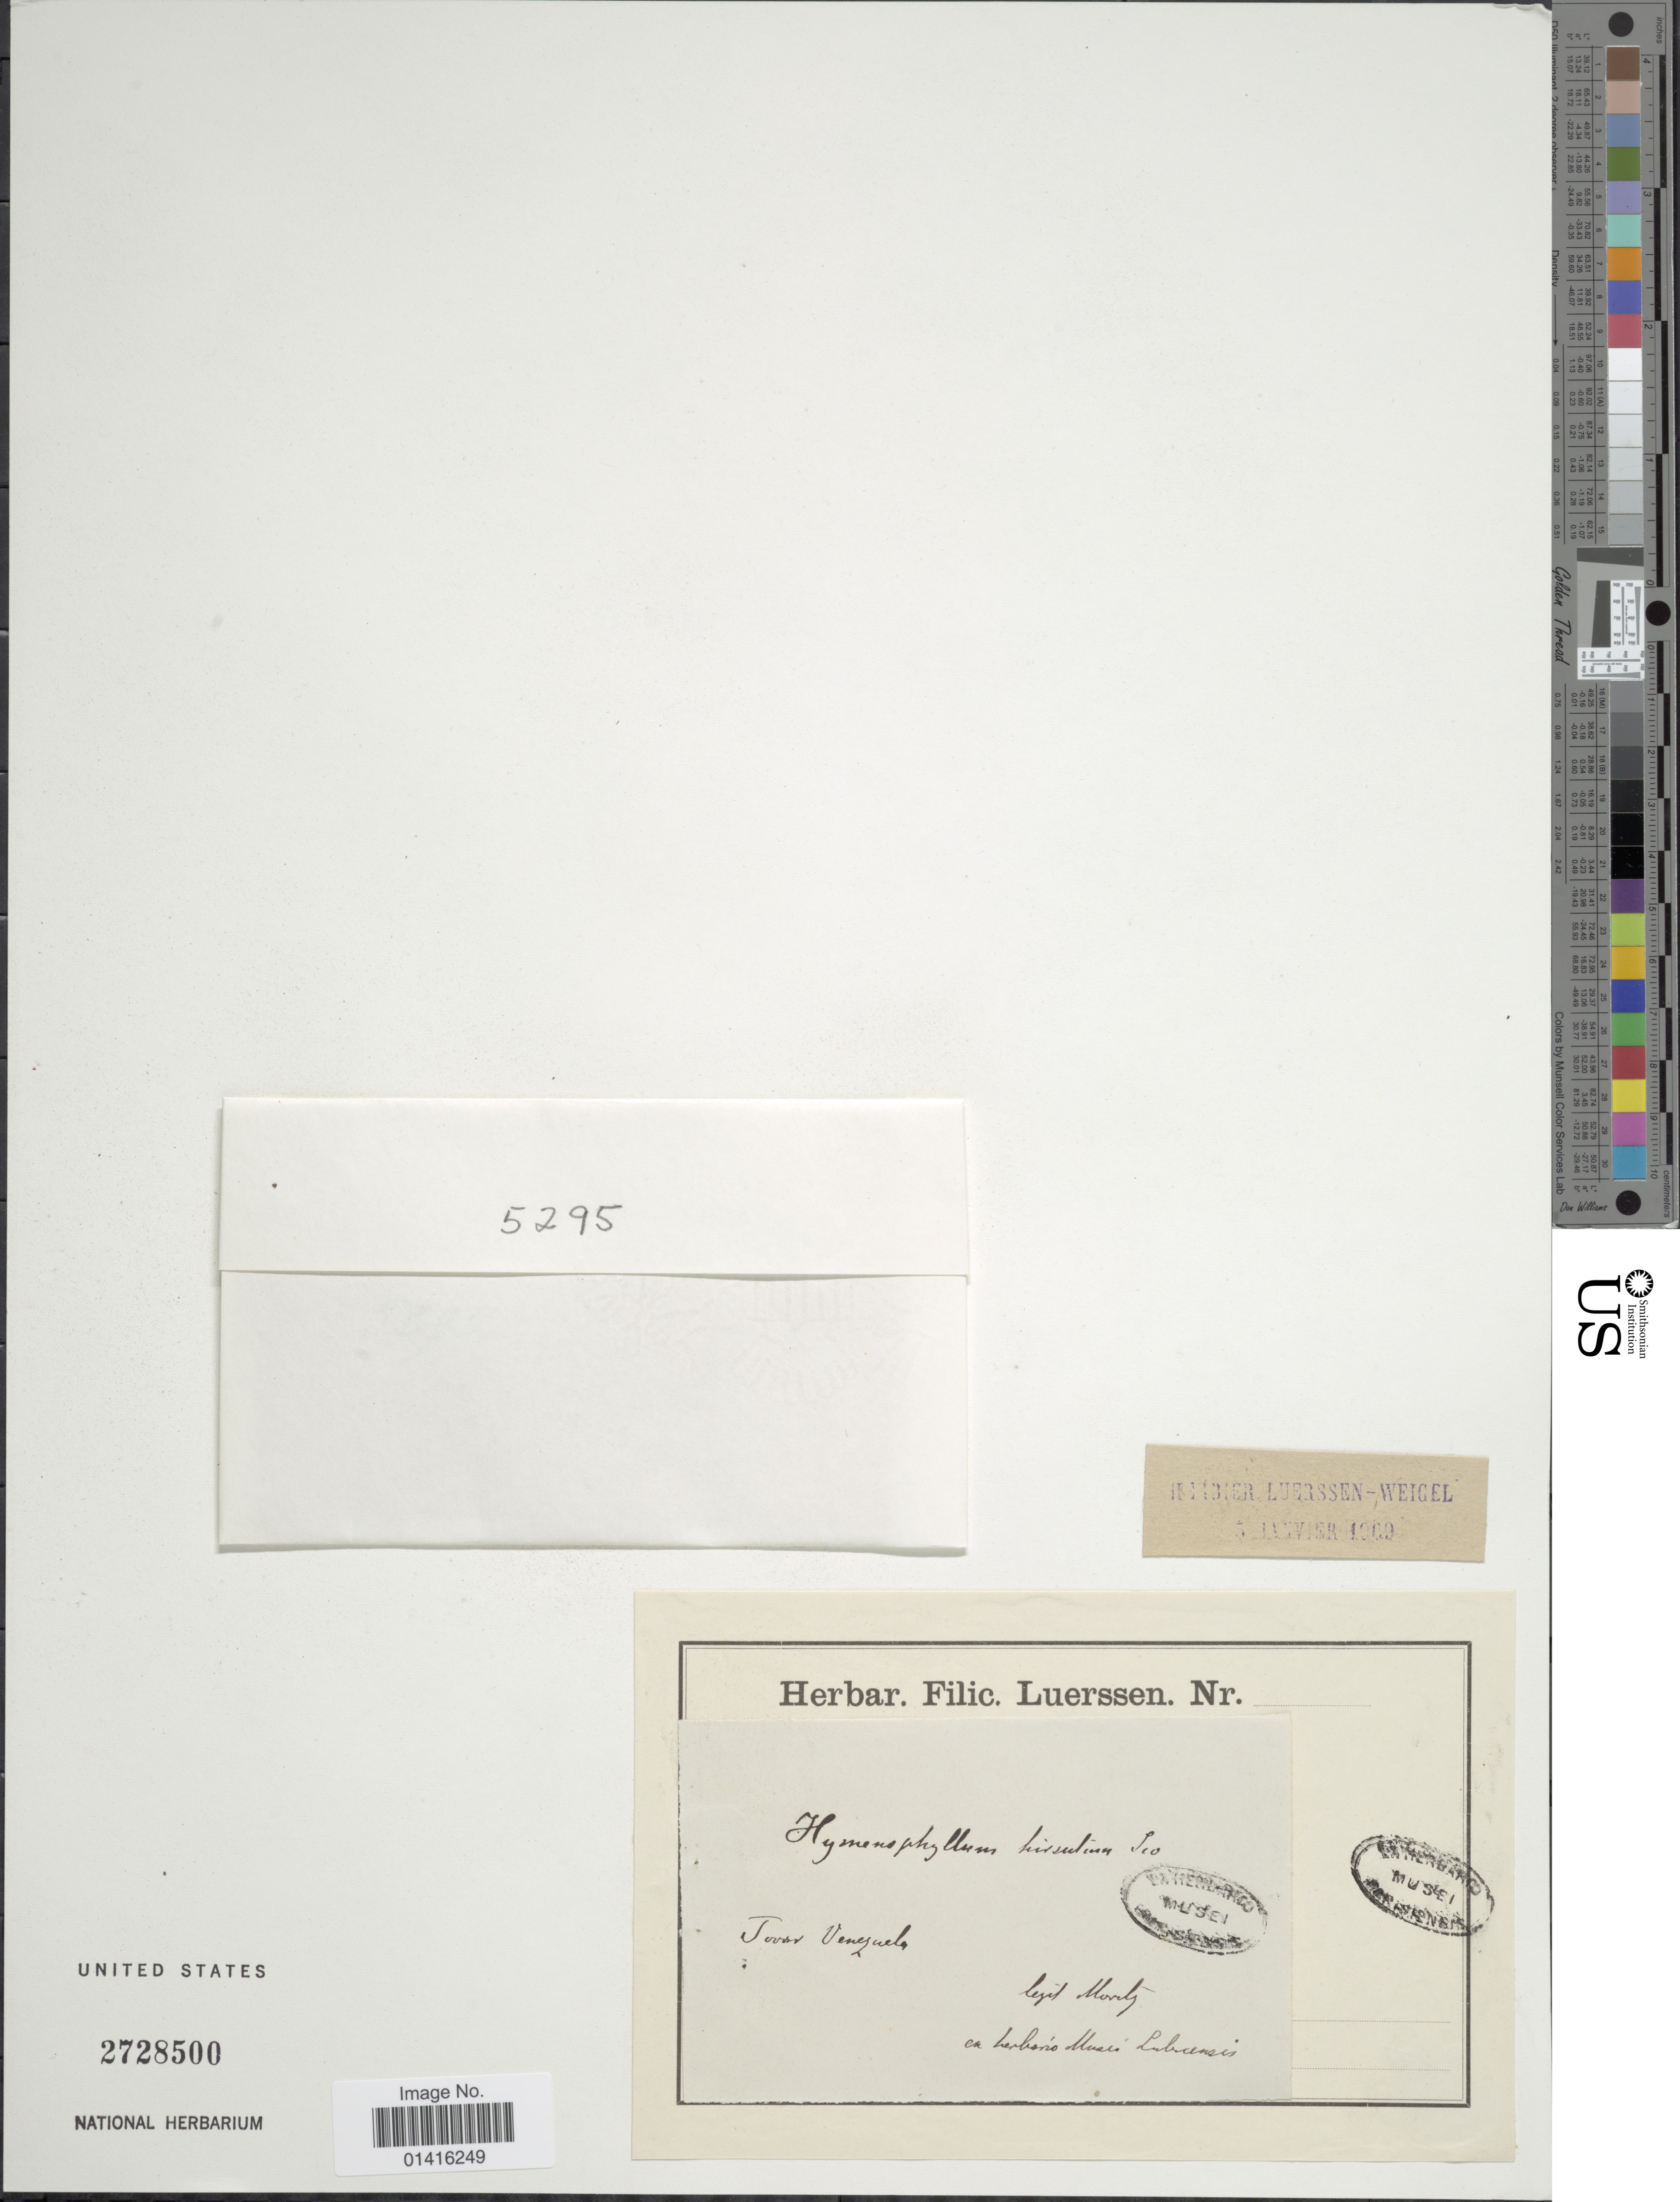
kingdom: Plantae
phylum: Tracheophyta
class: Polypodiopsida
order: Hymenophyllales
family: Hymenophyllaceae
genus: Hymenophyllum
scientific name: Hymenophyllum hirsutum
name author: (L.) Sw.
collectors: Moritz, --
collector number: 5295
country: Venezuela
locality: Tovar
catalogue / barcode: US 2728500